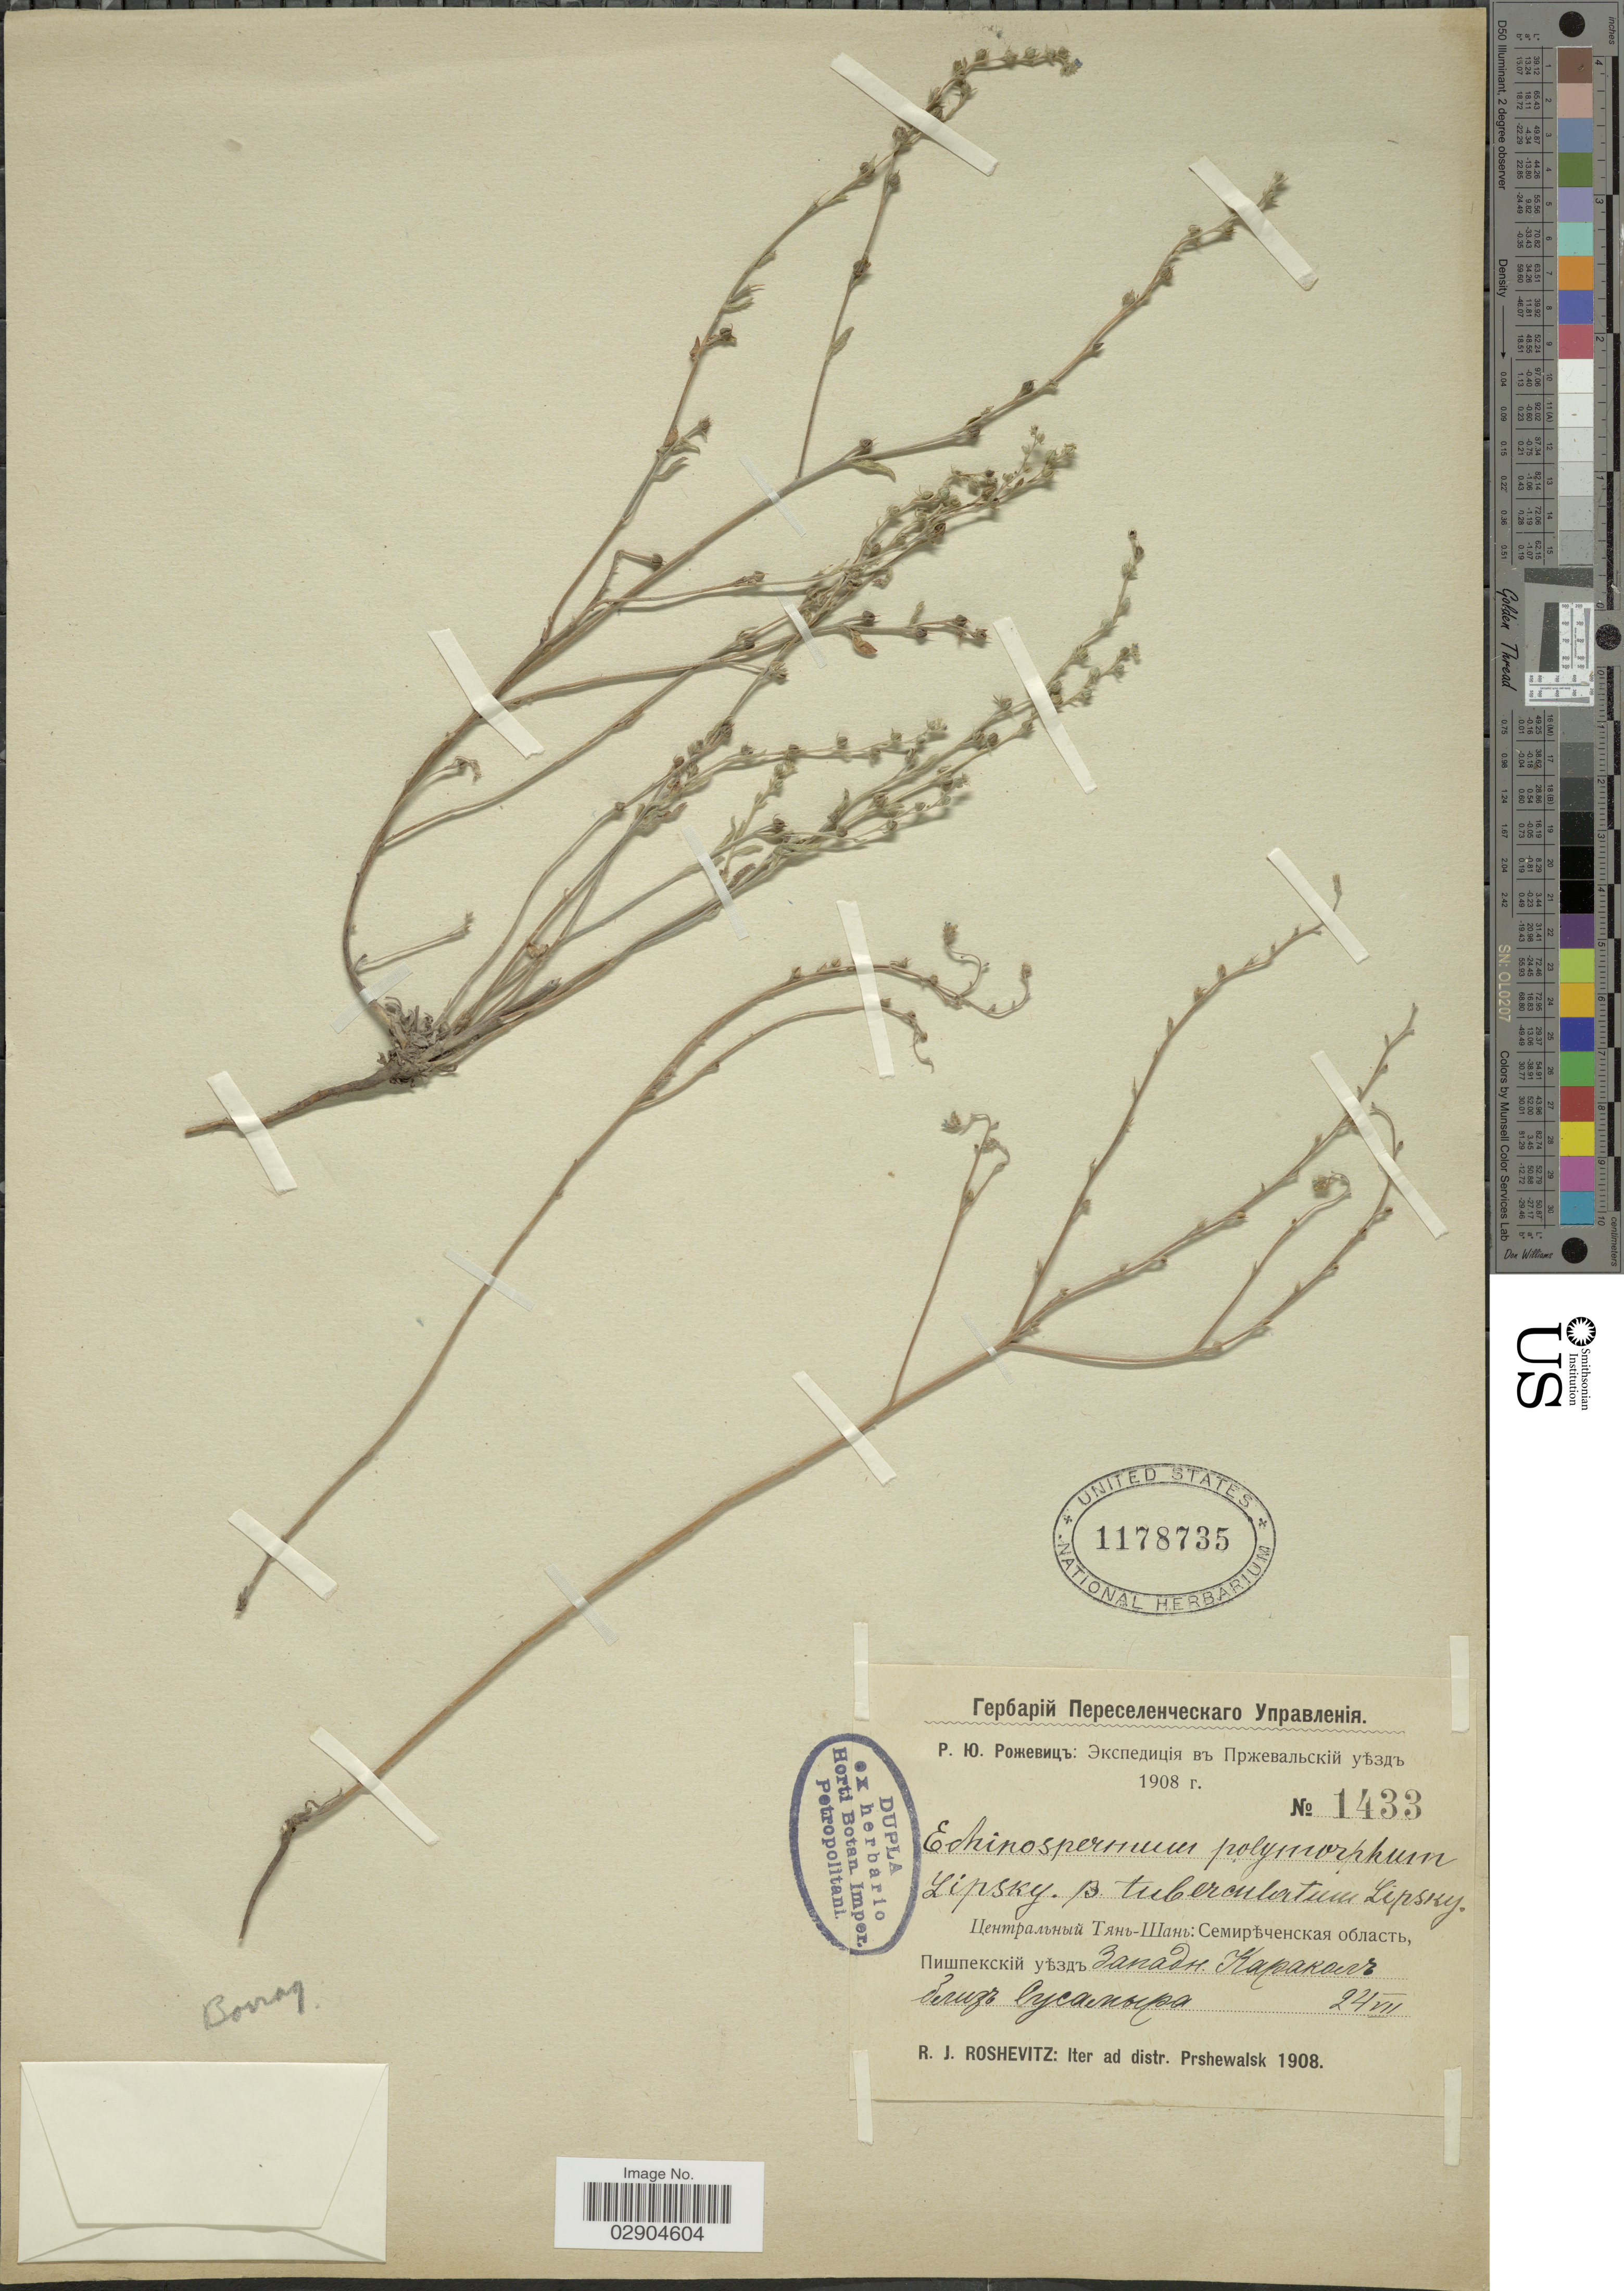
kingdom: Plantae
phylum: Tracheophyta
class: Magnoliopsida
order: Boraginales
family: Boraginaceae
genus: Lappula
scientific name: Lappula polymorpha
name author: B. Fedtsch.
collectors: R. J. Roshevitz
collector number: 1433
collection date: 1908-07-24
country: Kyrgyzstan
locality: X. Iter ad distr. Prshewalsk.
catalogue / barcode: US 1178735